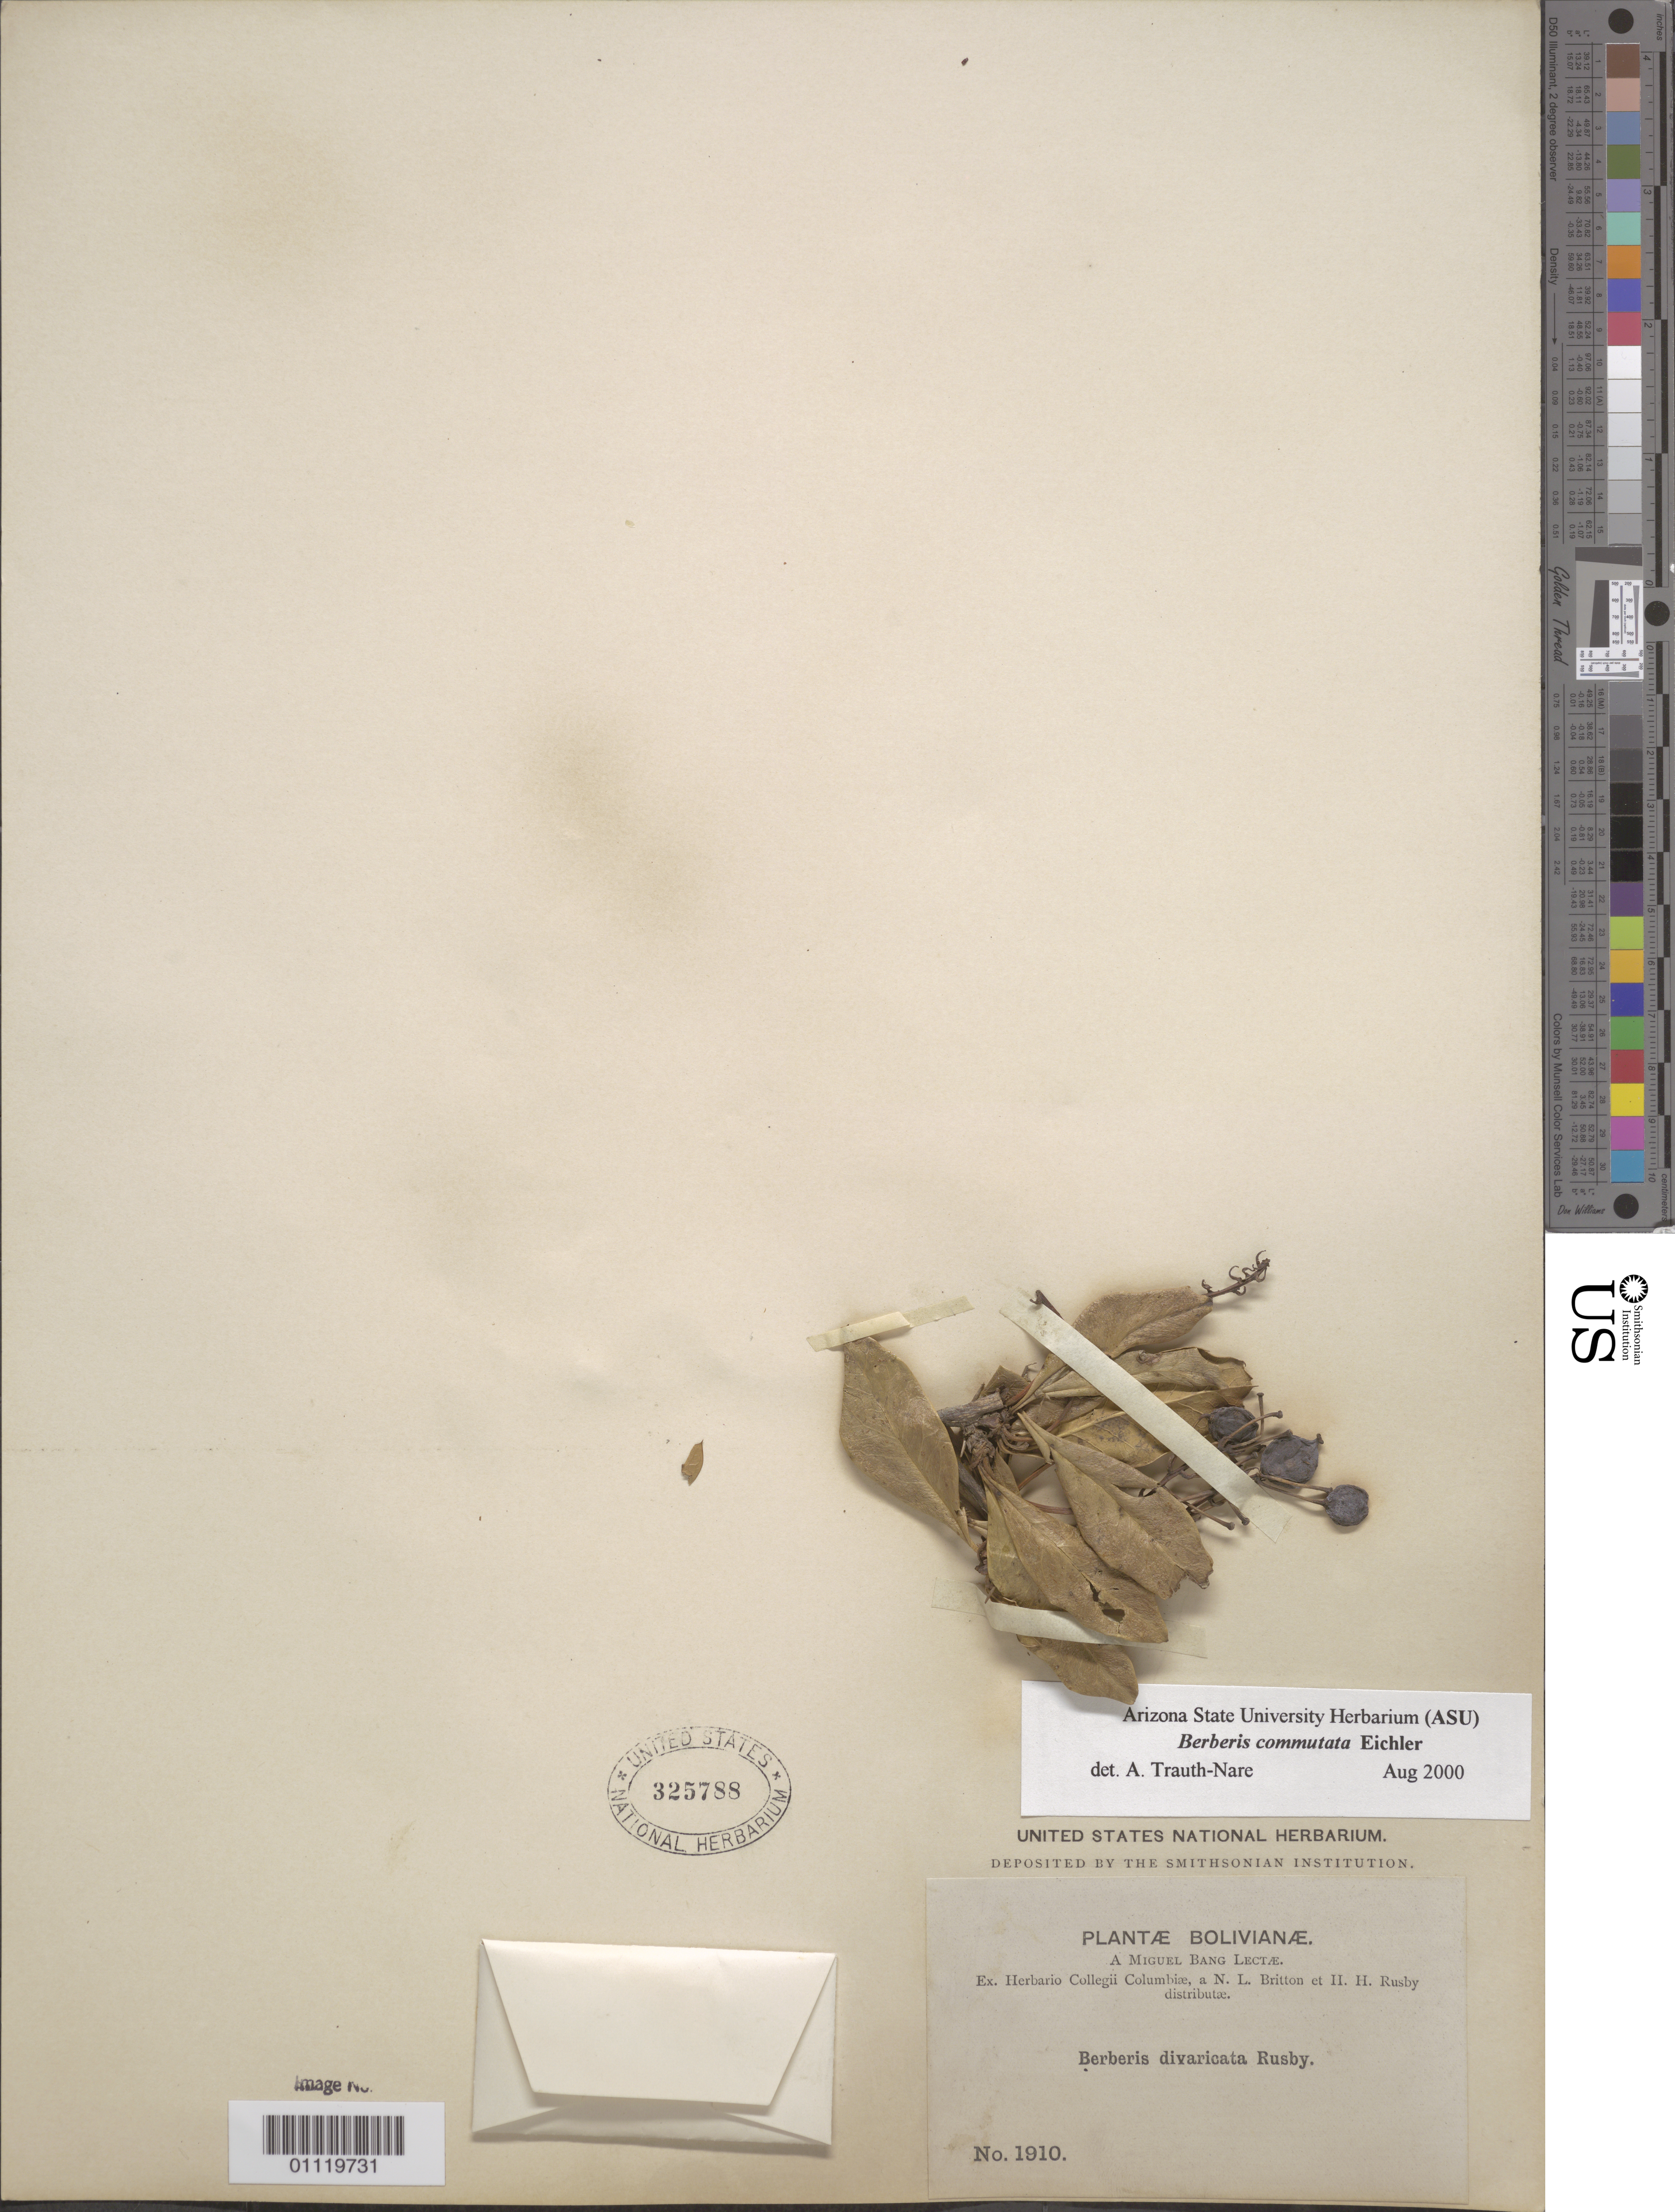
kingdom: Plantae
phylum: Tracheophyta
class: Magnoliopsida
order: Ranunculales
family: Berberidaceae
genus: Berberis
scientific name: Berberis commutata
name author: Eichler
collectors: M. Bang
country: Bolivia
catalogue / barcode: US 325788